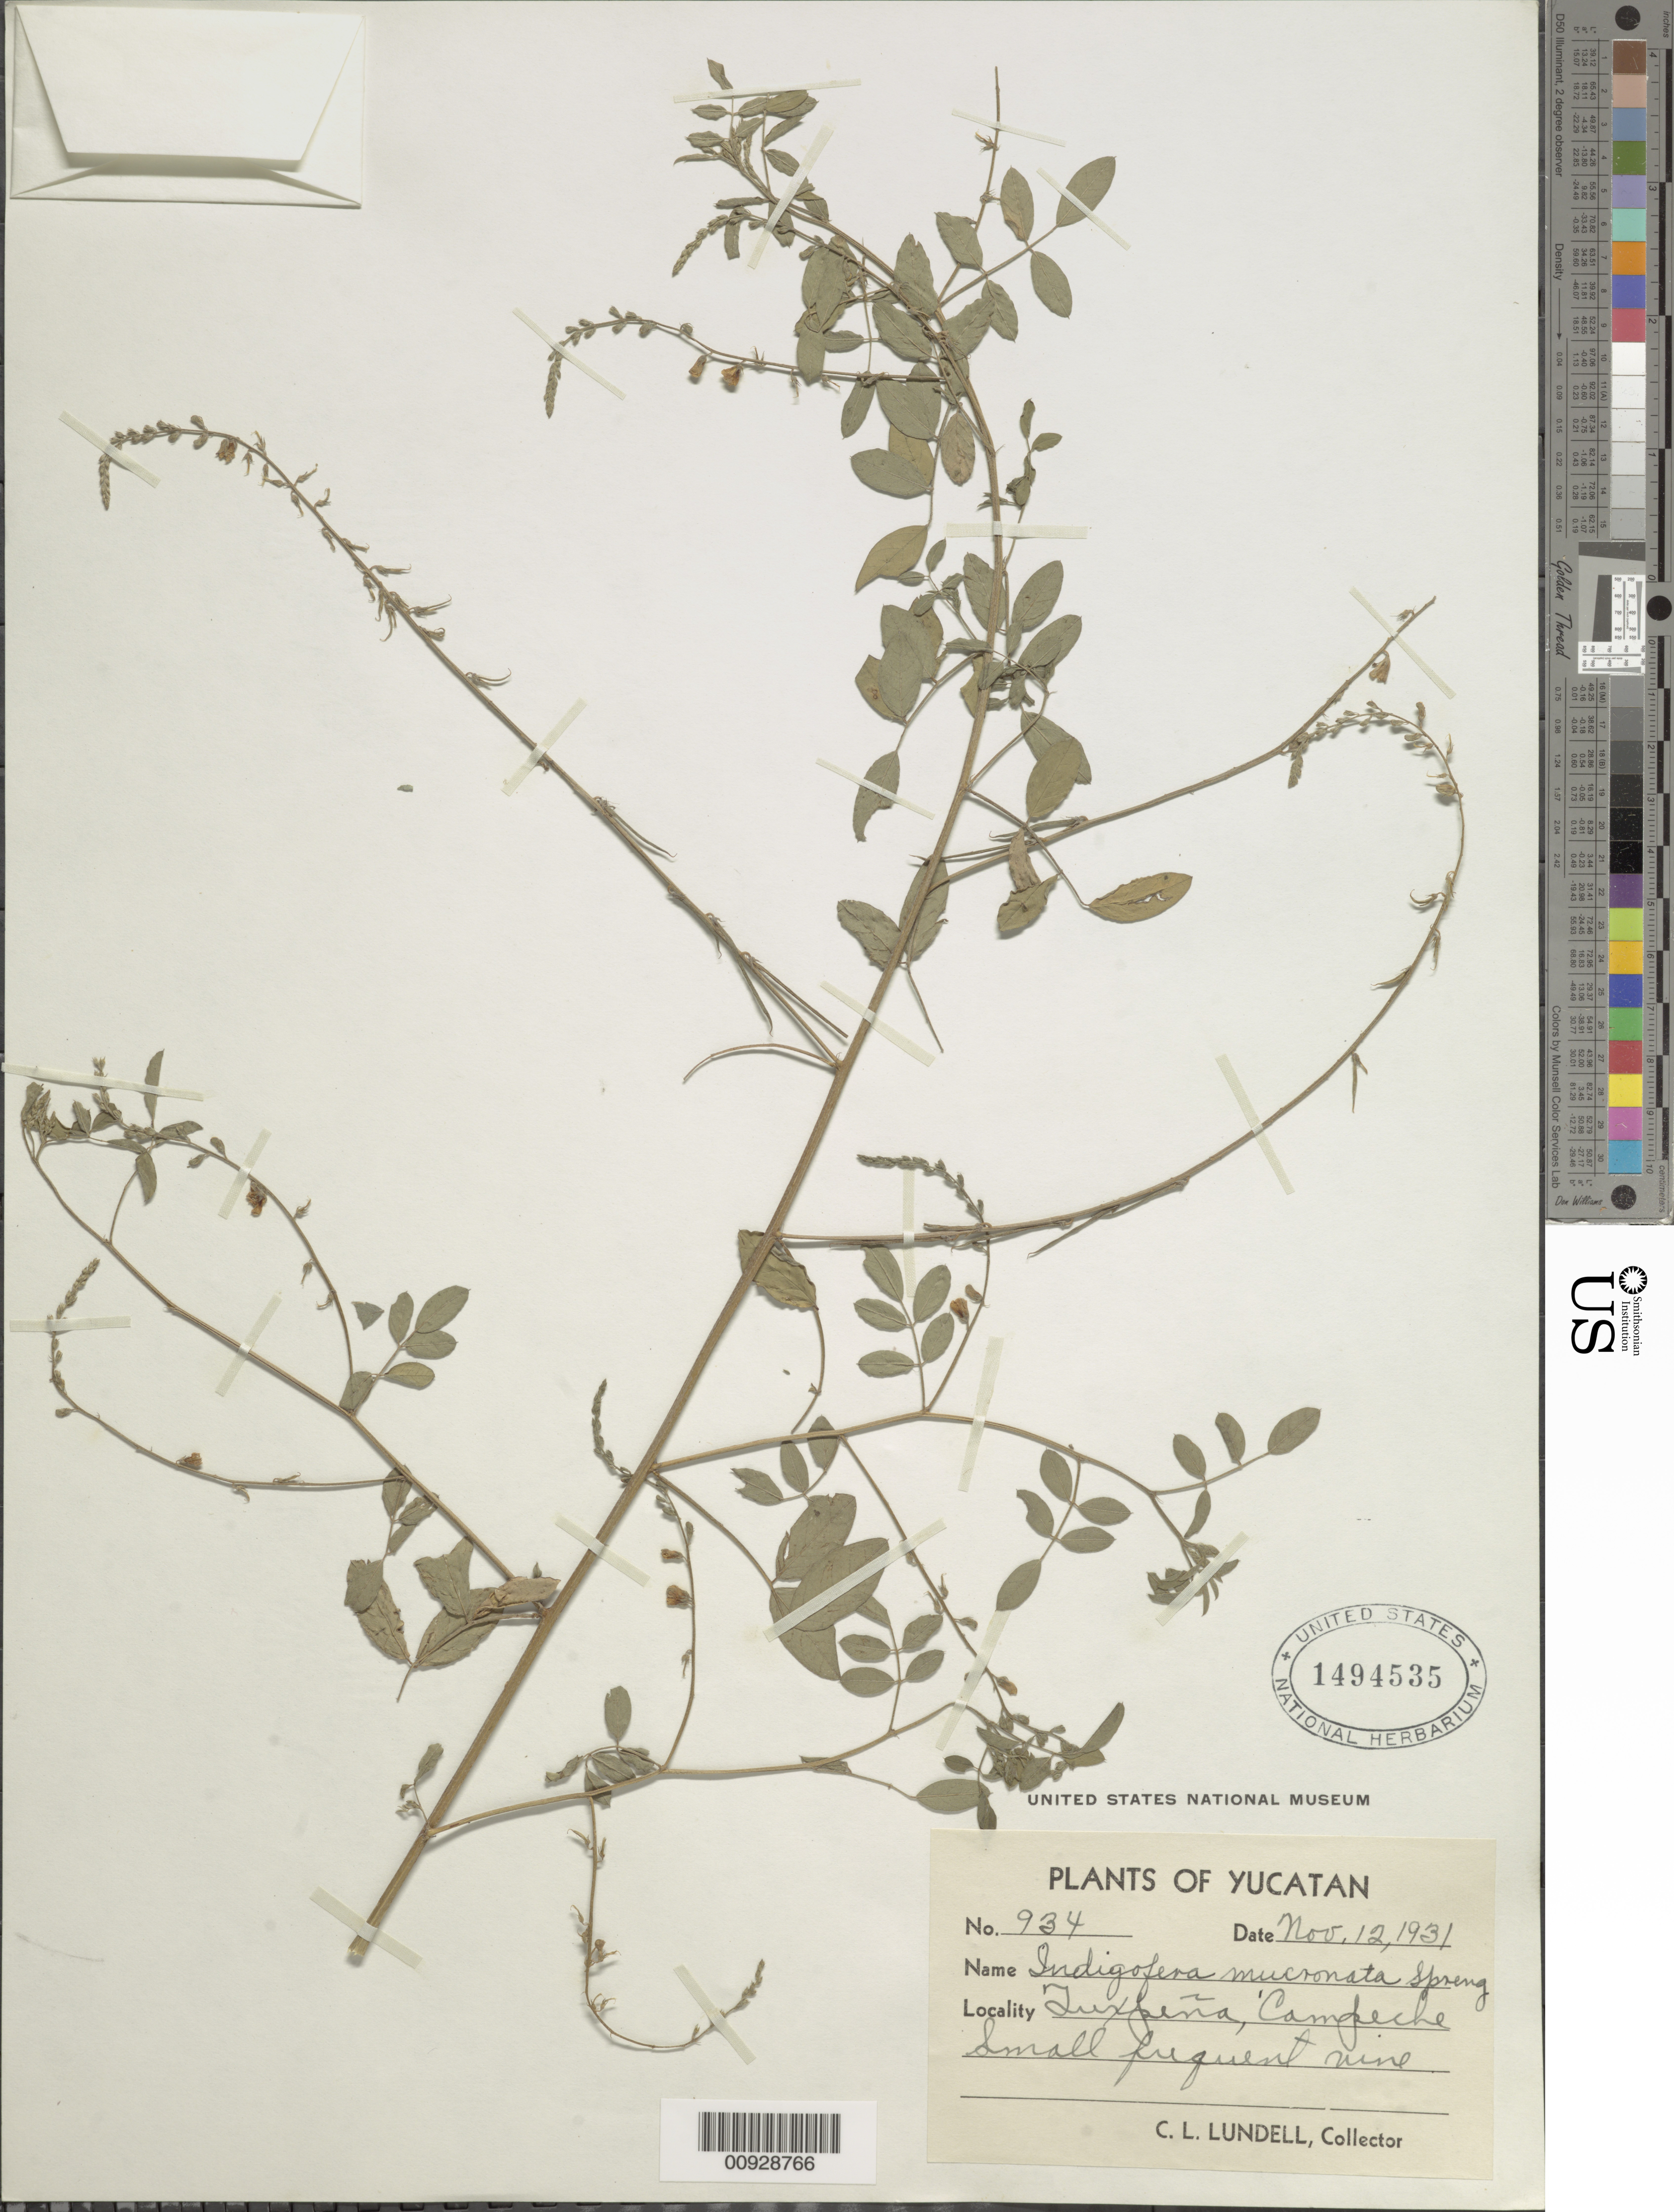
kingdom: Plantae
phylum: Tracheophyta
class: Magnoliopsida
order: Fabales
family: Fabaceae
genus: Indigofera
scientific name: Indigofera mucronata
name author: Lam.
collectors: C. L. Lundell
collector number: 934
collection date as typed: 12 Nov 1931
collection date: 1931-11-12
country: Mexico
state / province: Campeche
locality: Tuxpeña, Campeche.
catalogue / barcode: US 1494535